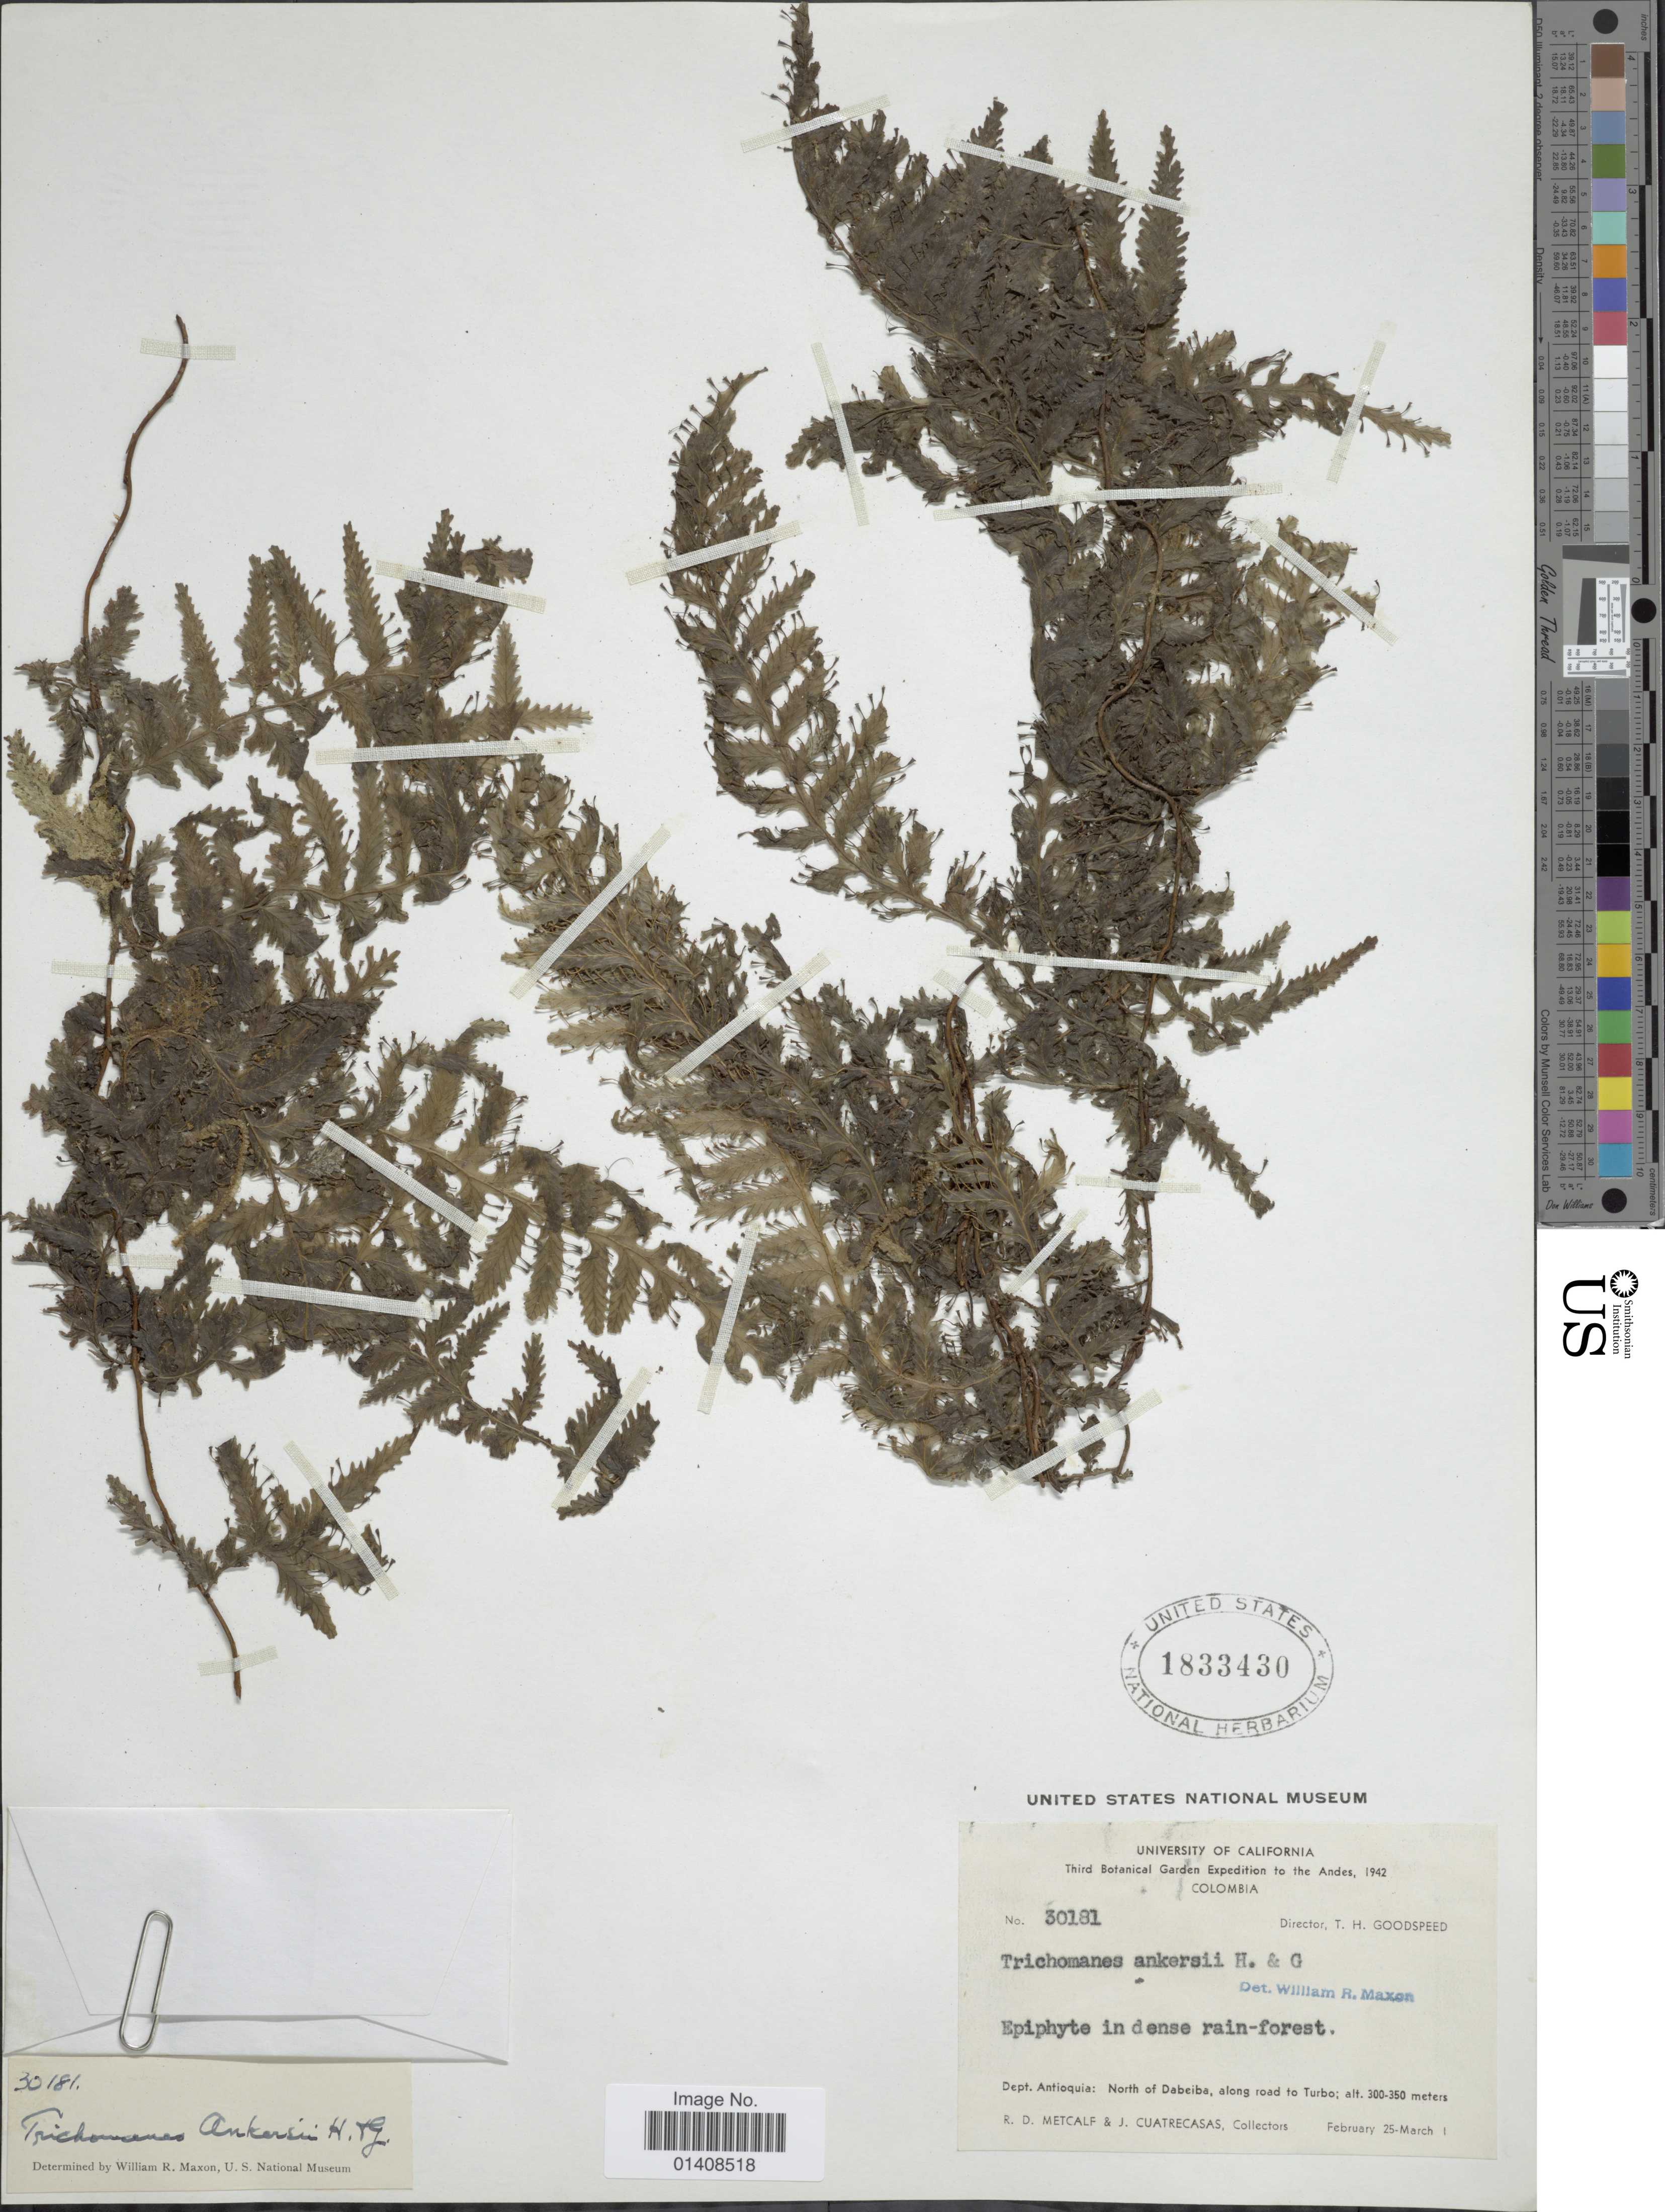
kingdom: Plantae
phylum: Tracheophyta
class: Polypodiopsida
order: Hymenophyllales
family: Hymenophyllaceae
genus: Trichomanes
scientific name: Trichomanes ankersii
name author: C. Parker ex Hook. & Grev.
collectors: R. D. Metcalf & J. Cuatrecasas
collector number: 30181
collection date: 1942-02-25/1942-03-01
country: Colombia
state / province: Antioquia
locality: North of Dabeida, along road to Turbo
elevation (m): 300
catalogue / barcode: US 1833430